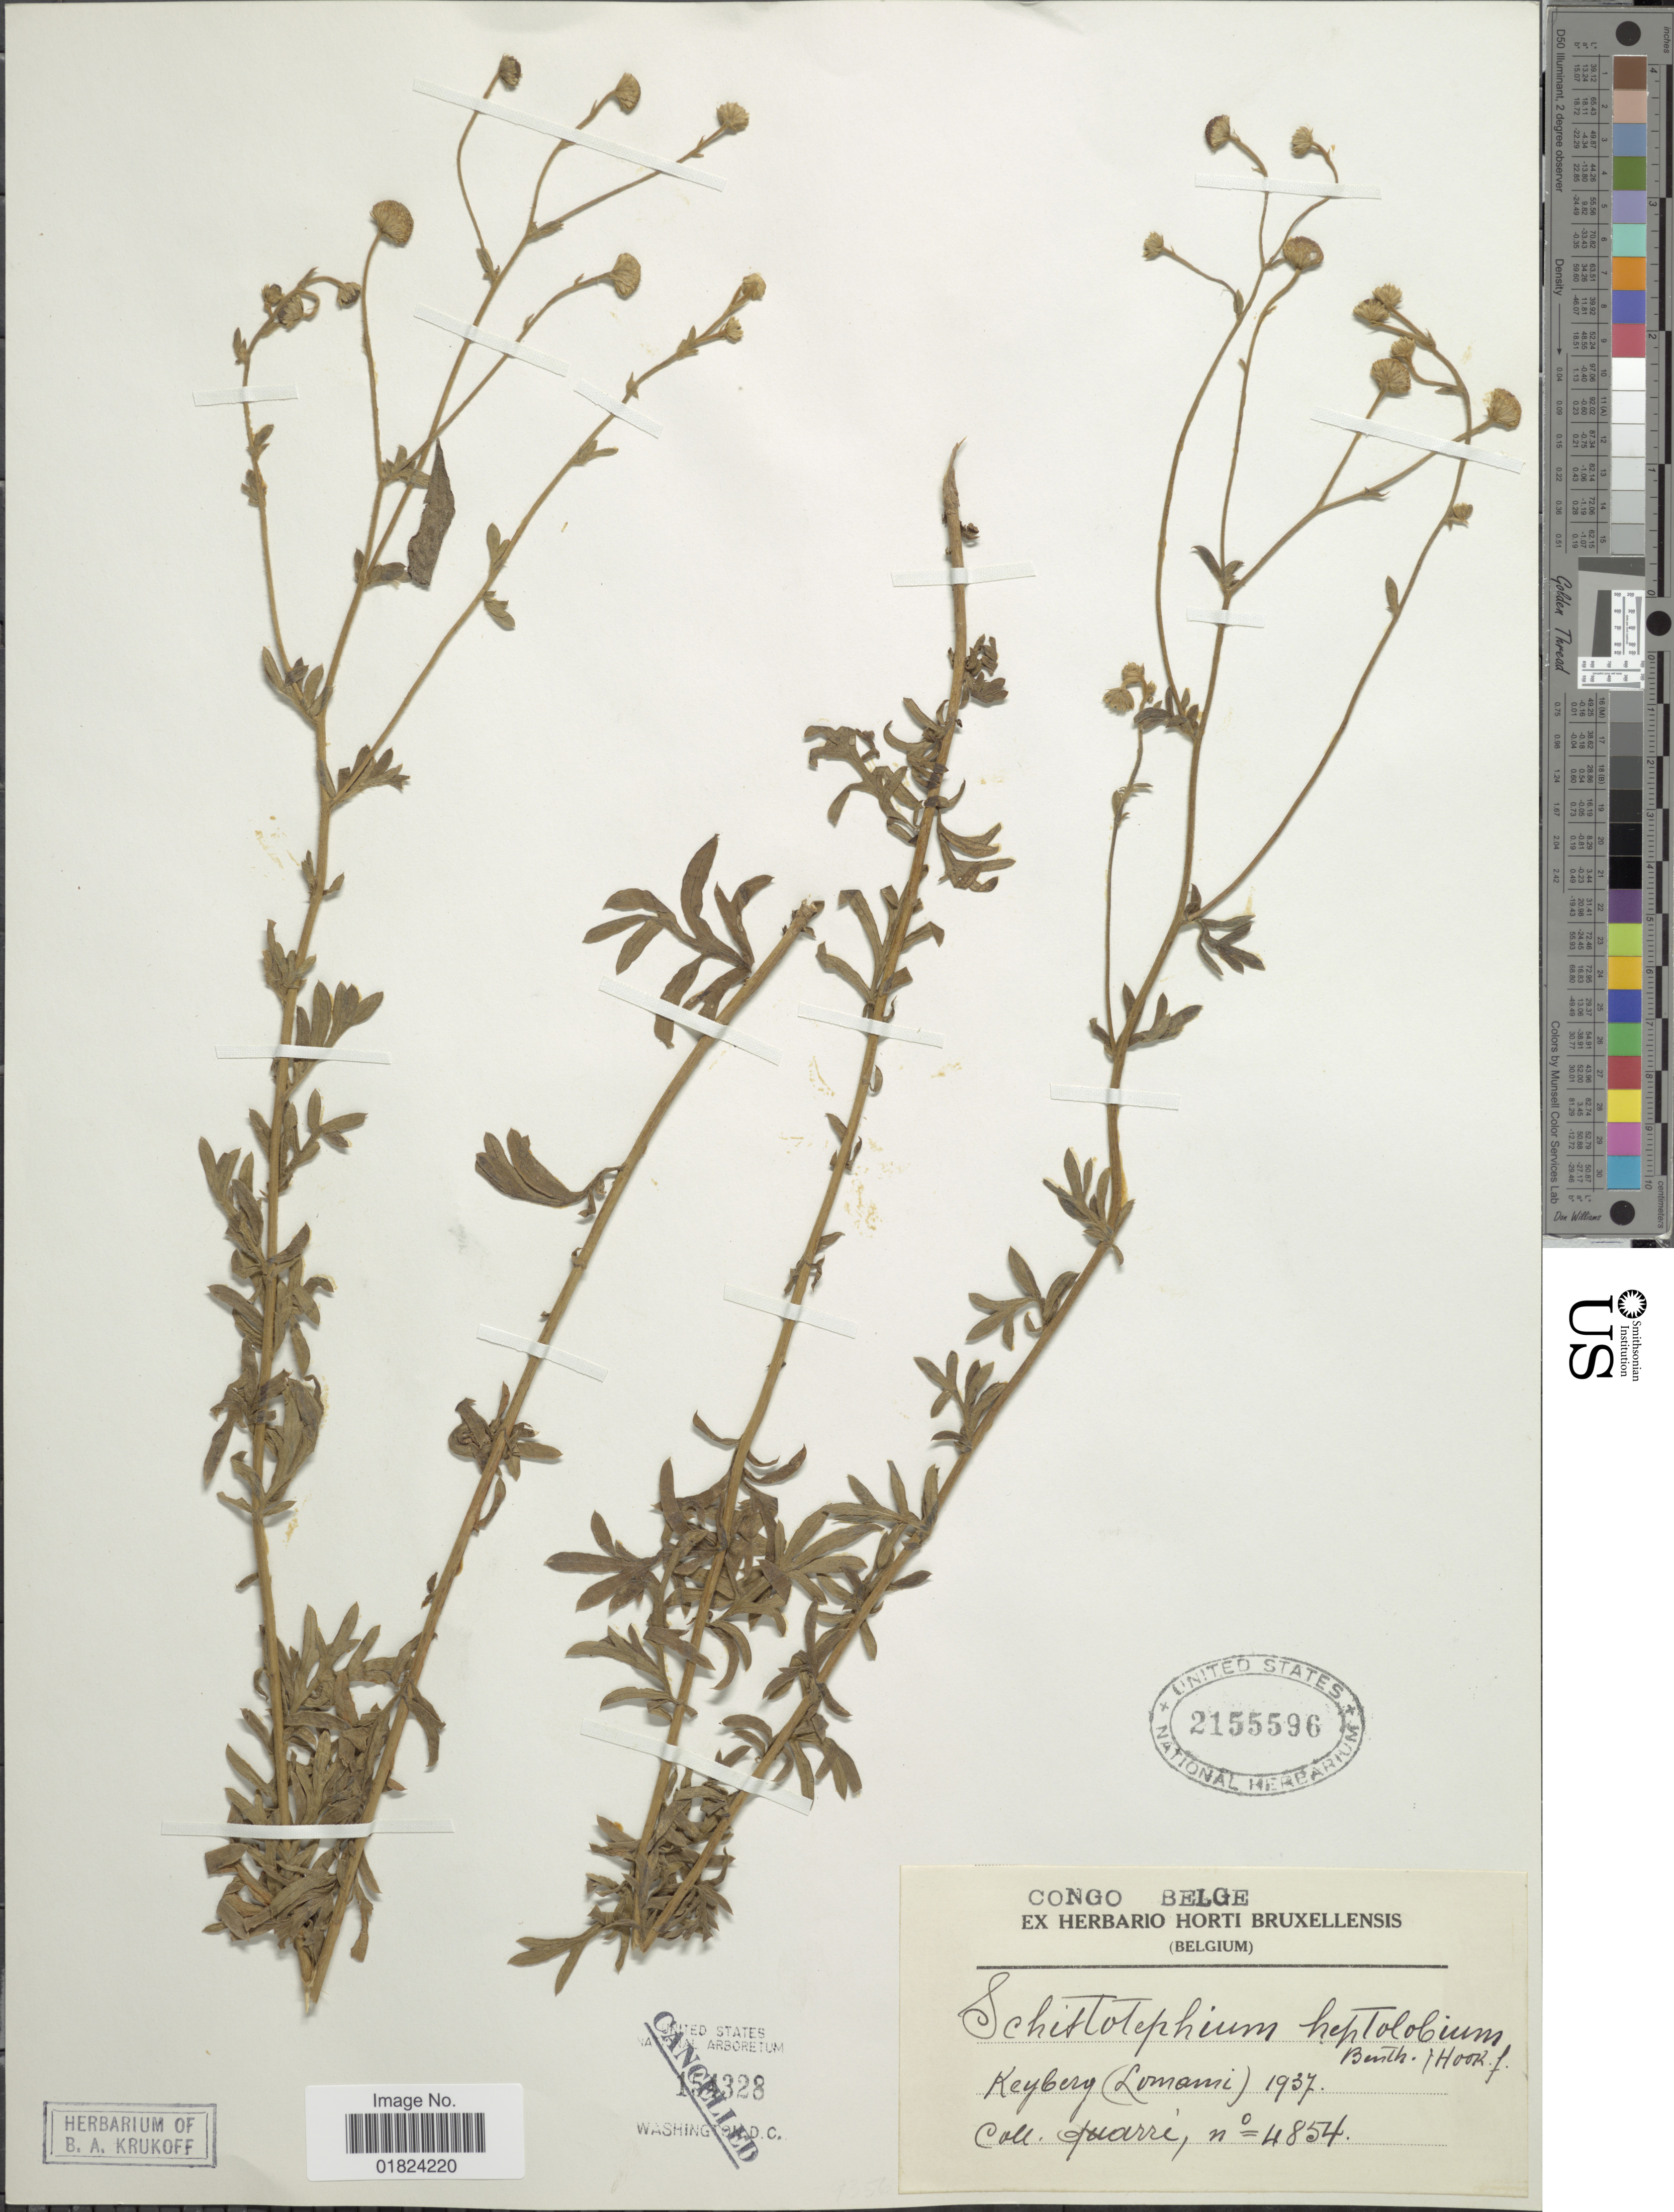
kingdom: Plantae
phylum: Tracheophyta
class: Magnoliopsida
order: Asterales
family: Asteraceae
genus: Schistostephium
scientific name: Schistostephium heptalobum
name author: (DC.) Oliv. & Hiern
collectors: -. Guarre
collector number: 4854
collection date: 1937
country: Congo, Democratic Republic of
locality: Congo Belge, Keyberg (Lomami).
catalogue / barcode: US 2155596